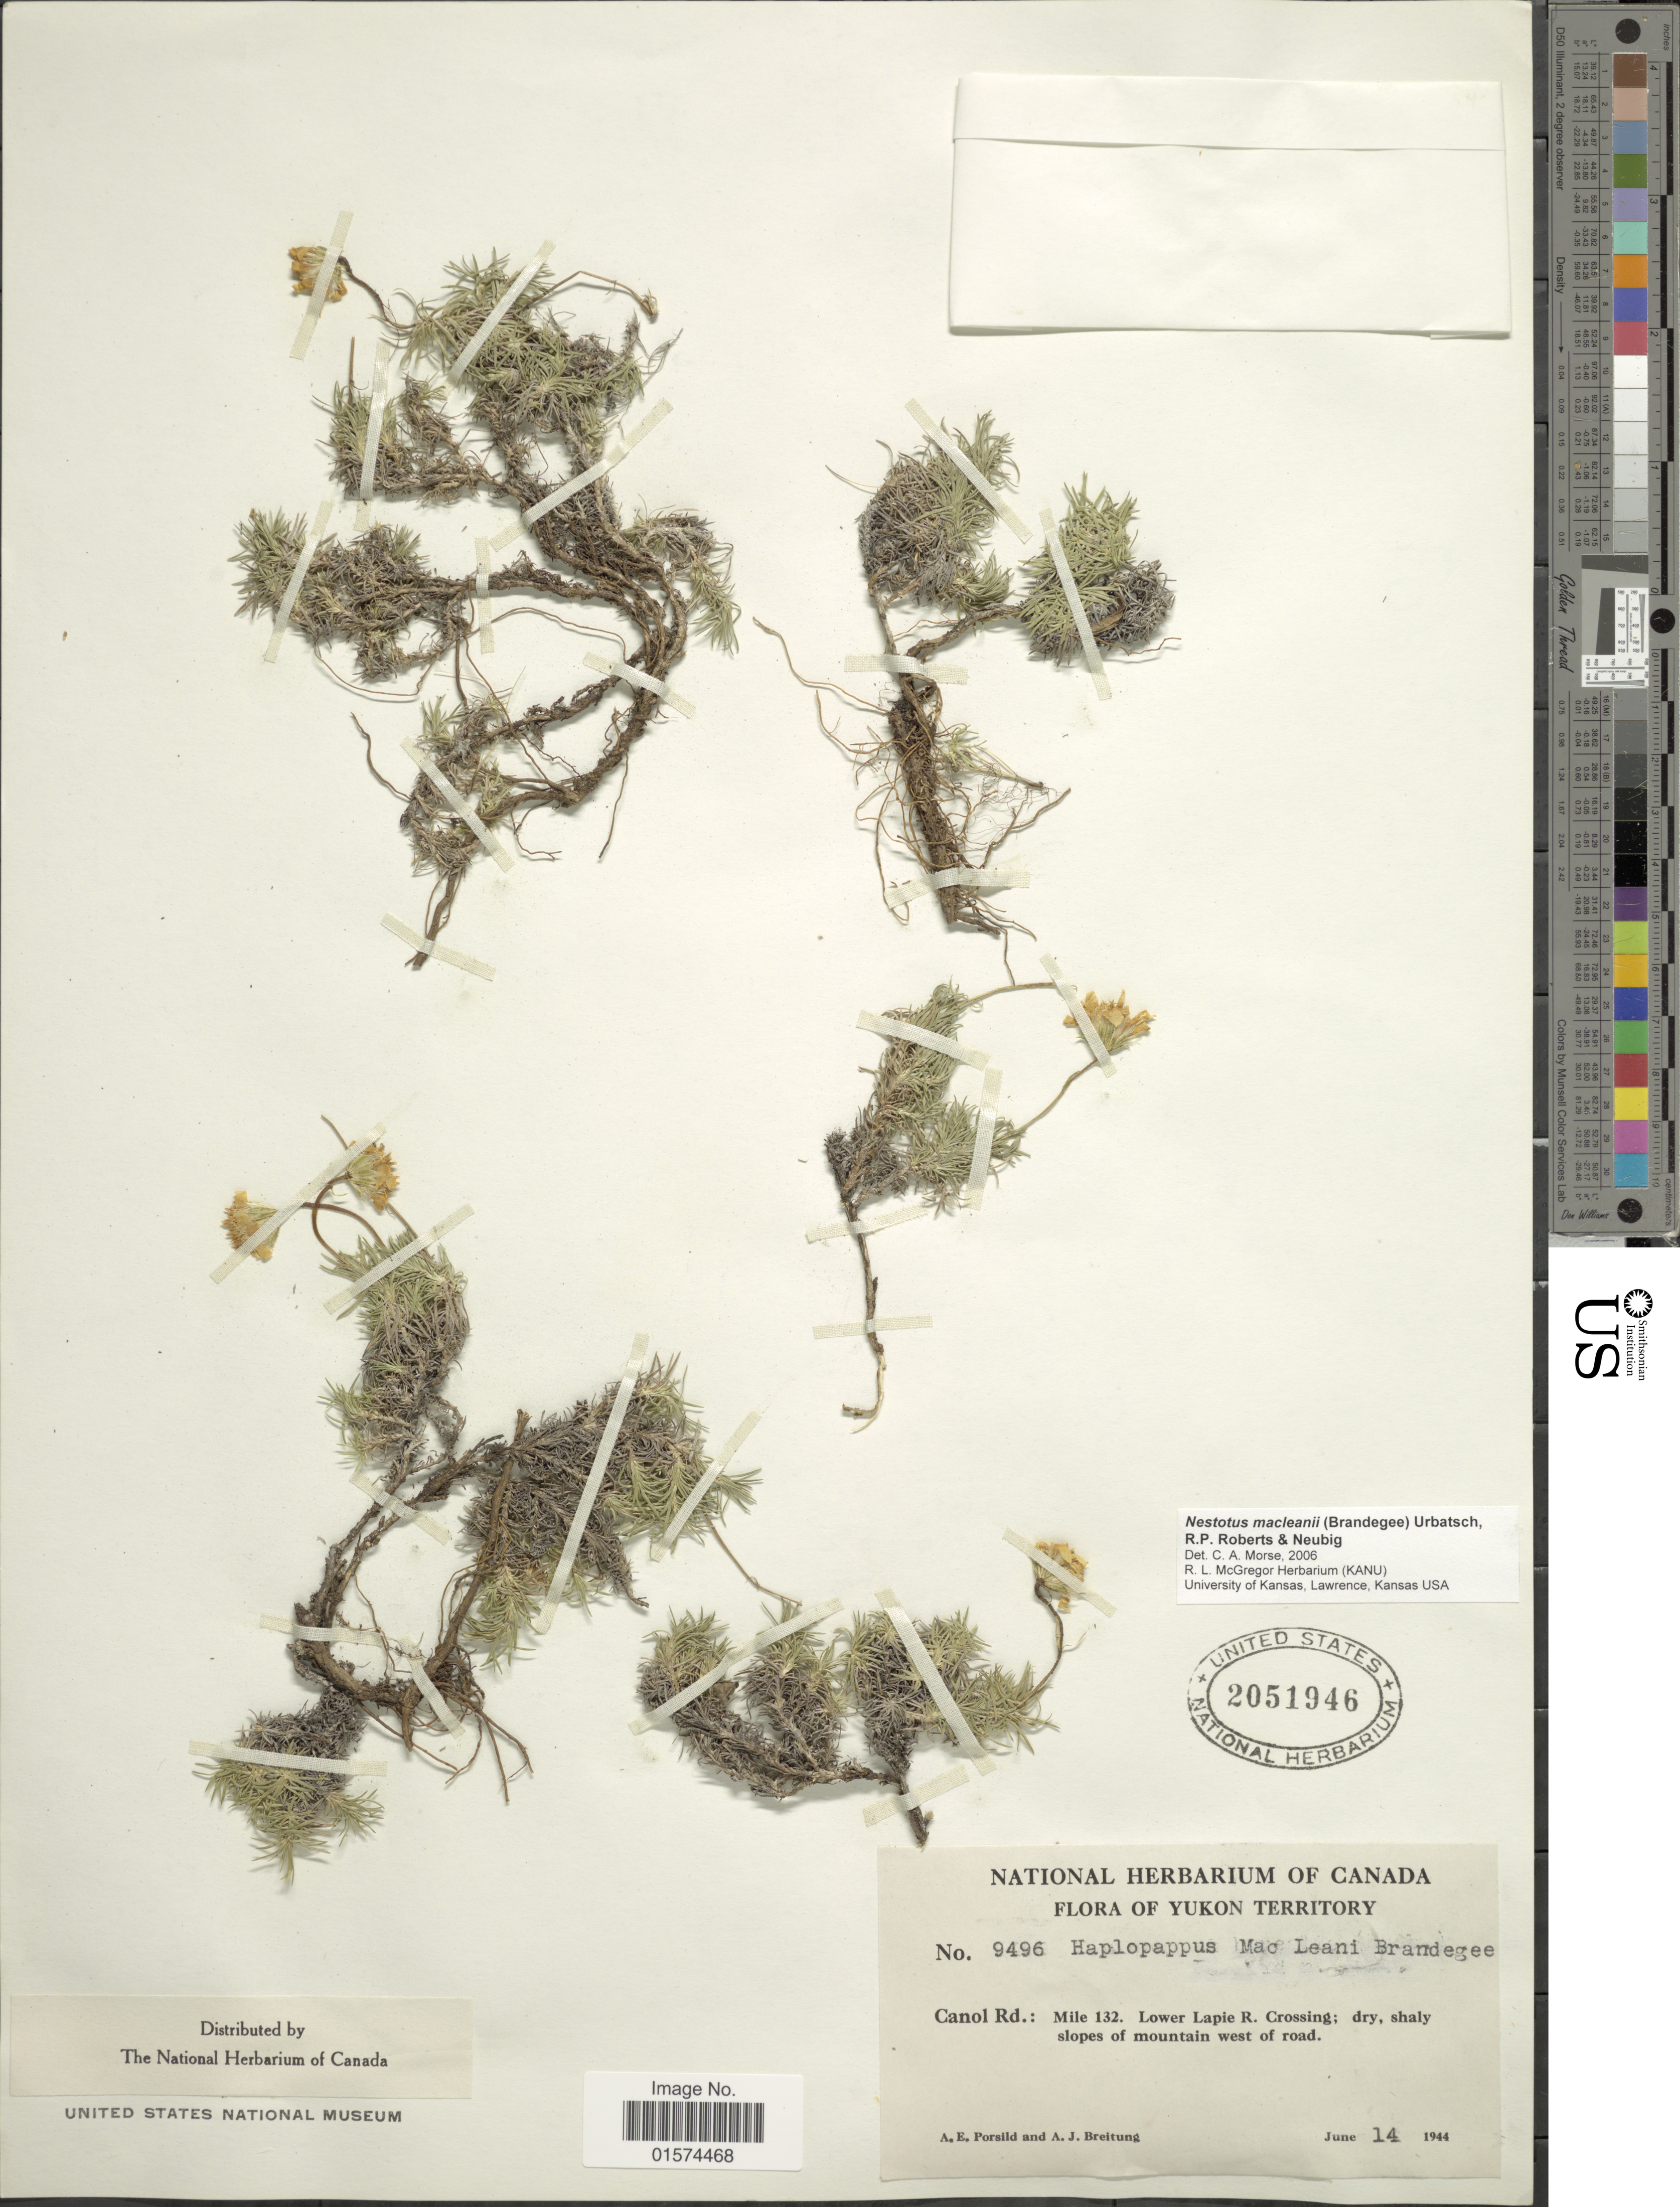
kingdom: Plantae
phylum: Tracheophyta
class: Magnoliopsida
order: Asterales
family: Asteraceae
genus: Nestotus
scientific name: Nestotus macleanii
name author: (Brandegee) R.P.Roberts et al.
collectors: A. E. Porsild & A. Breitung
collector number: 9496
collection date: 1944-06-14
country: Canada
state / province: Yukon Territory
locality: Canol Rd.: Mile 132. Lower Lapie R. Crossing; dry, shaly slopes of mountain west of road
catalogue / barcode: US 2051946